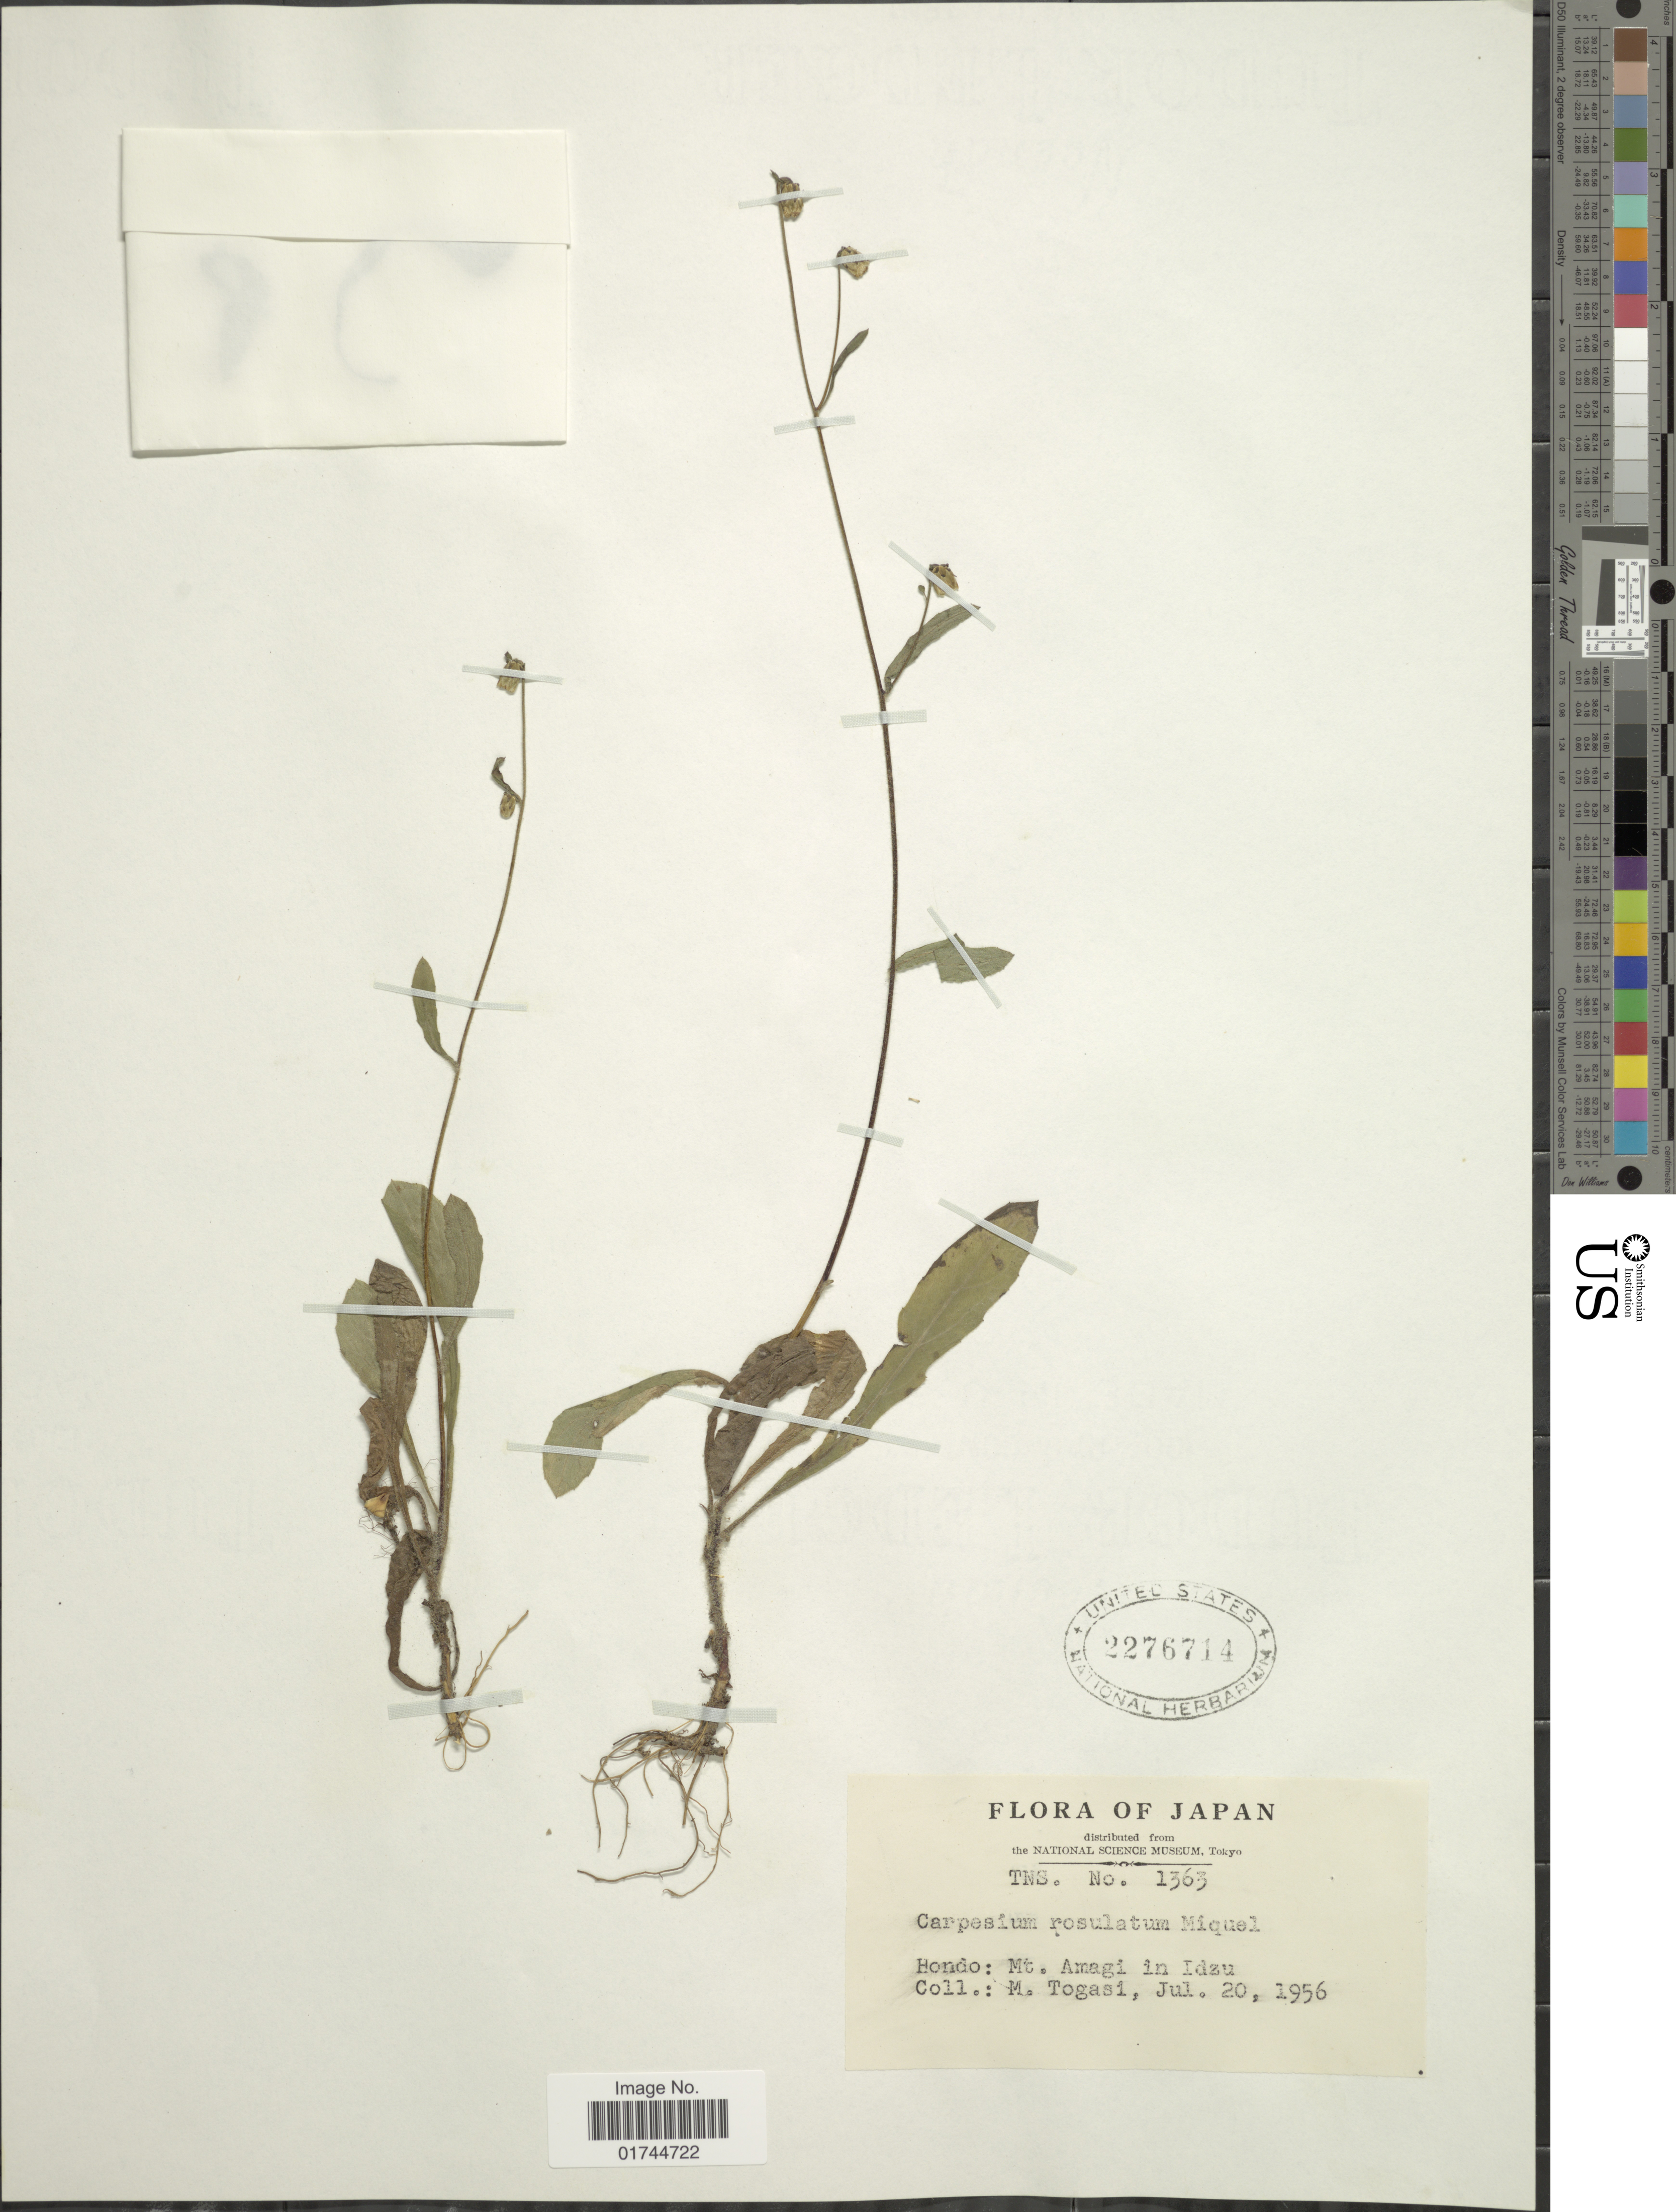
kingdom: Plantae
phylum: Tracheophyta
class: Magnoliopsida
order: Asterales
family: Asteraceae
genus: Carpesium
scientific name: Carpesium rosulatum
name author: Miq.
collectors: M. Togasi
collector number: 1363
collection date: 1956-07-20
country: Japan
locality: Hondo: Mt. Amagi in Idzu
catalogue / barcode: US 2276714